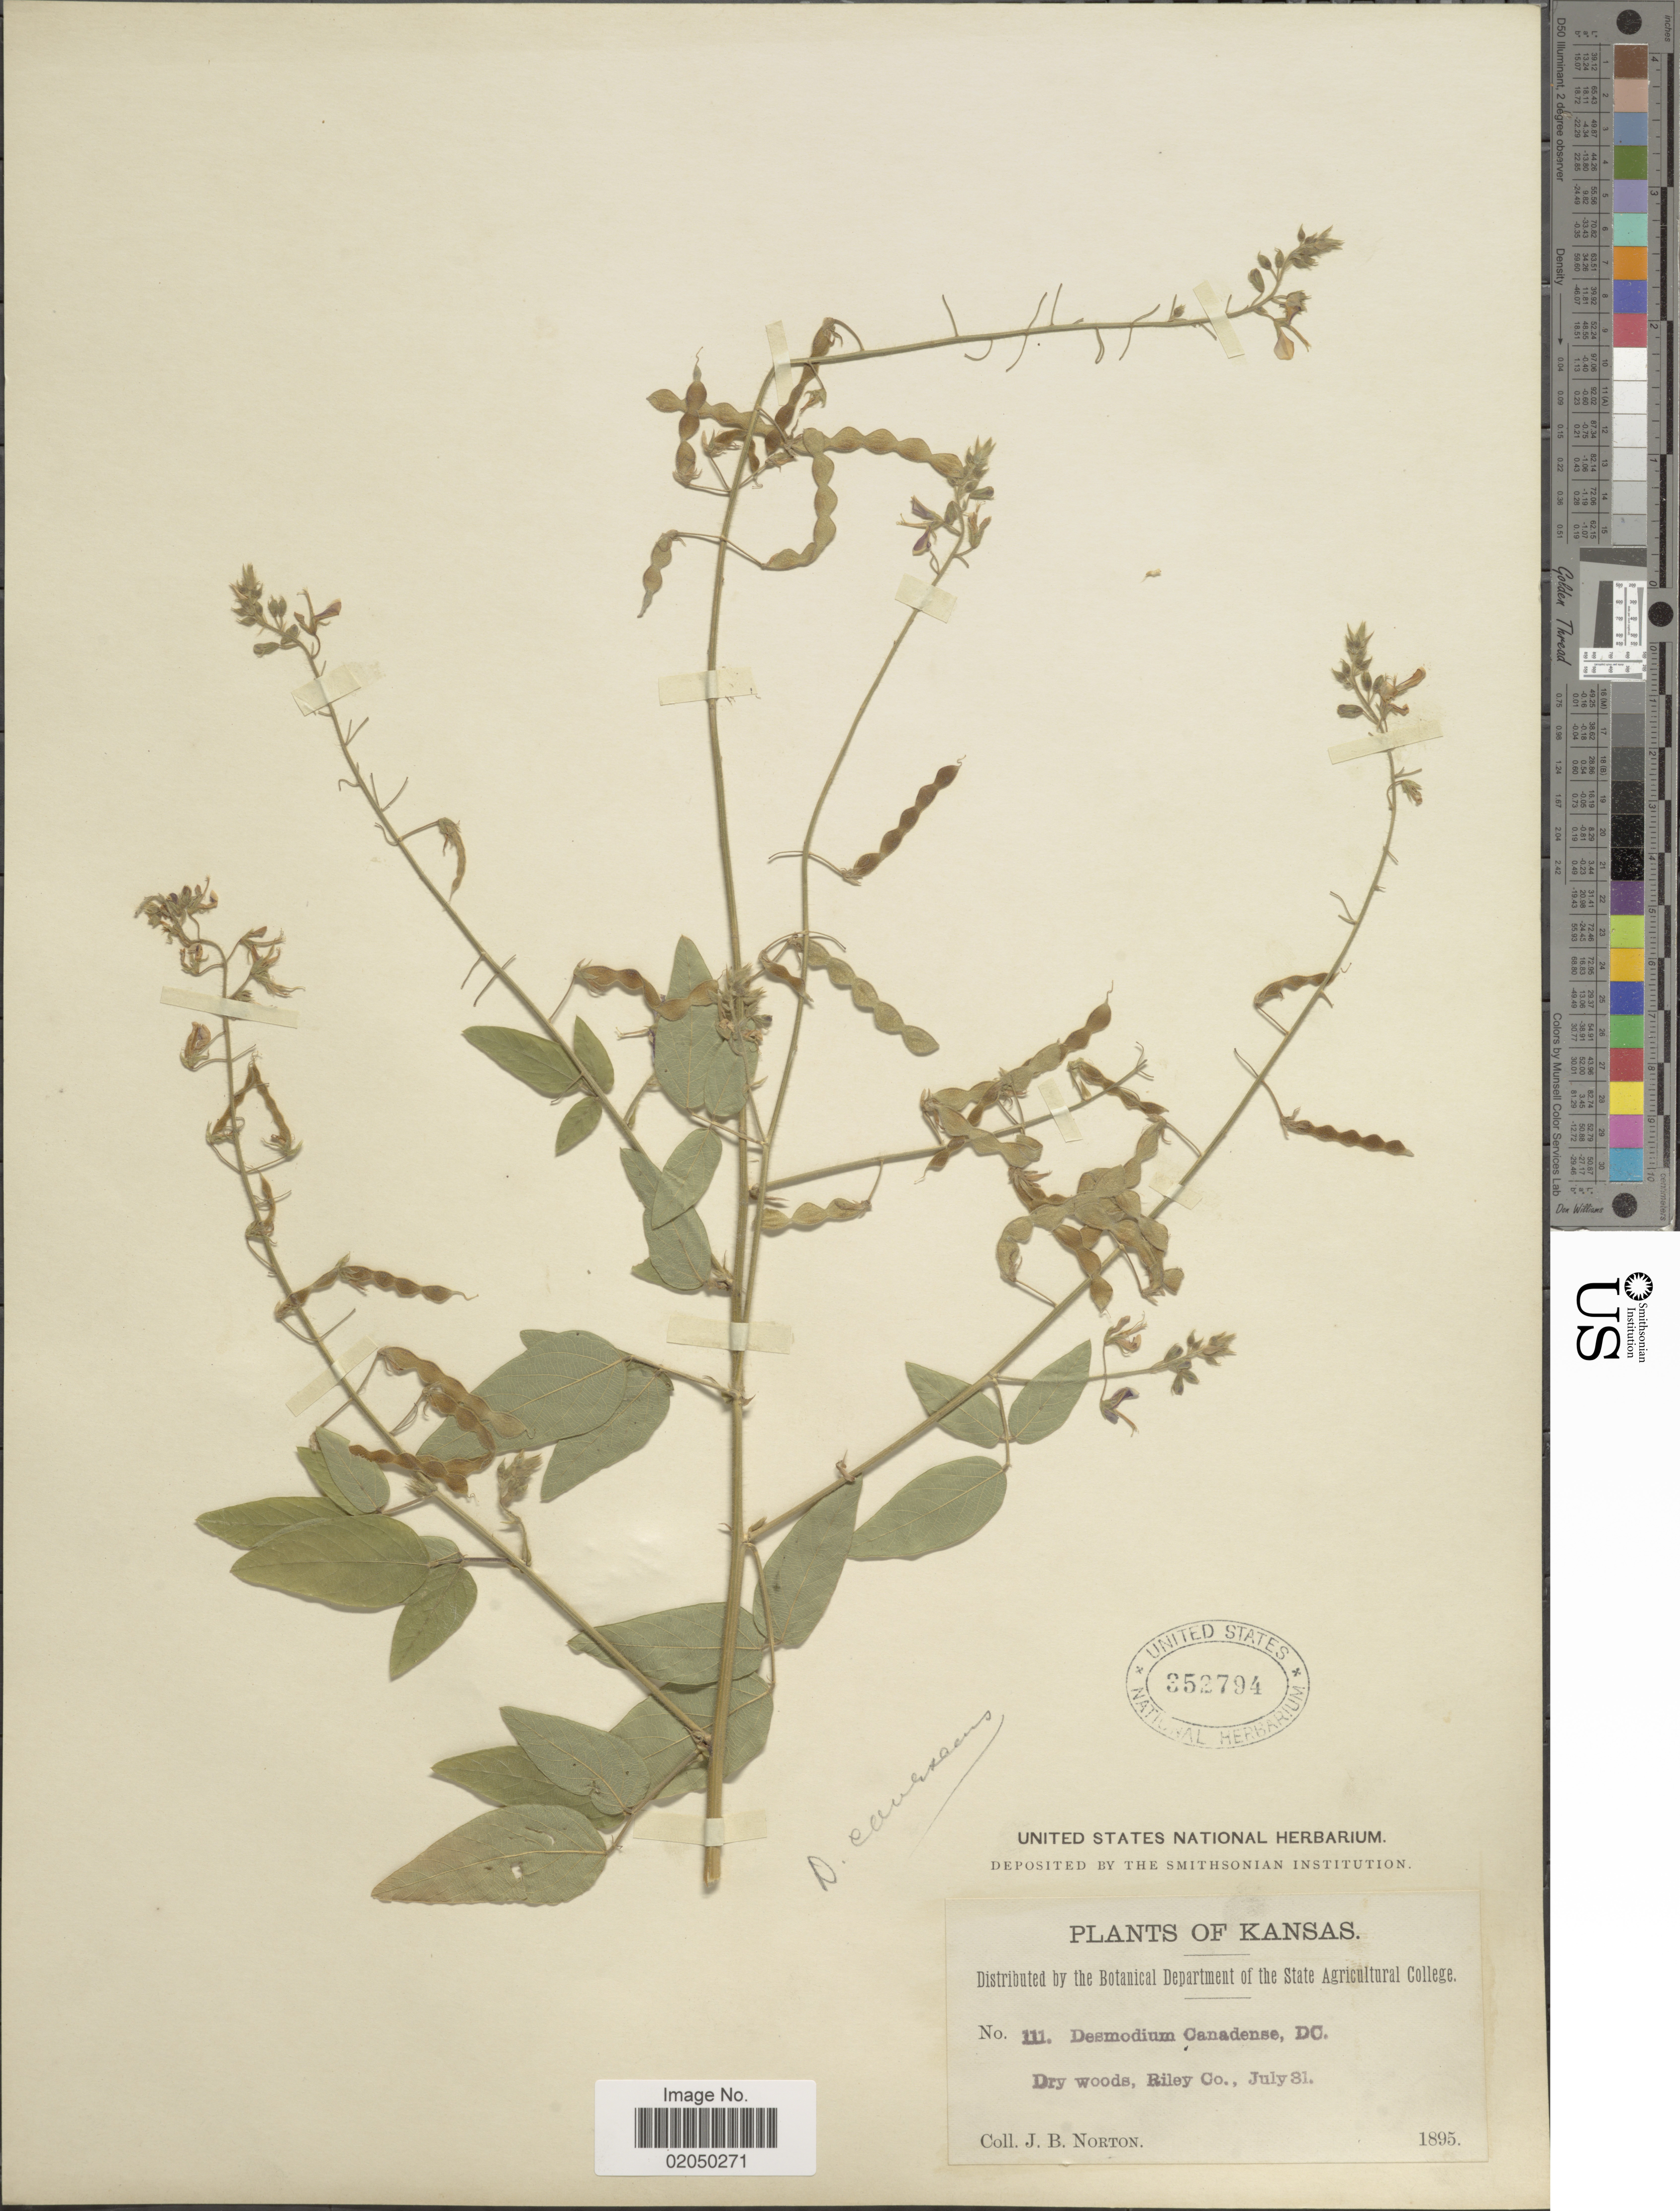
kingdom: Plantae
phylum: Tracheophyta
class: Magnoliopsida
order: Fabales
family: Fabaceae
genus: Desmodium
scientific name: Desmodium canescens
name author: (L.) DC.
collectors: J. B. Norton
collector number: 111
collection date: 1895-07-31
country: United States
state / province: Kansas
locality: Riley Co.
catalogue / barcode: US 352794